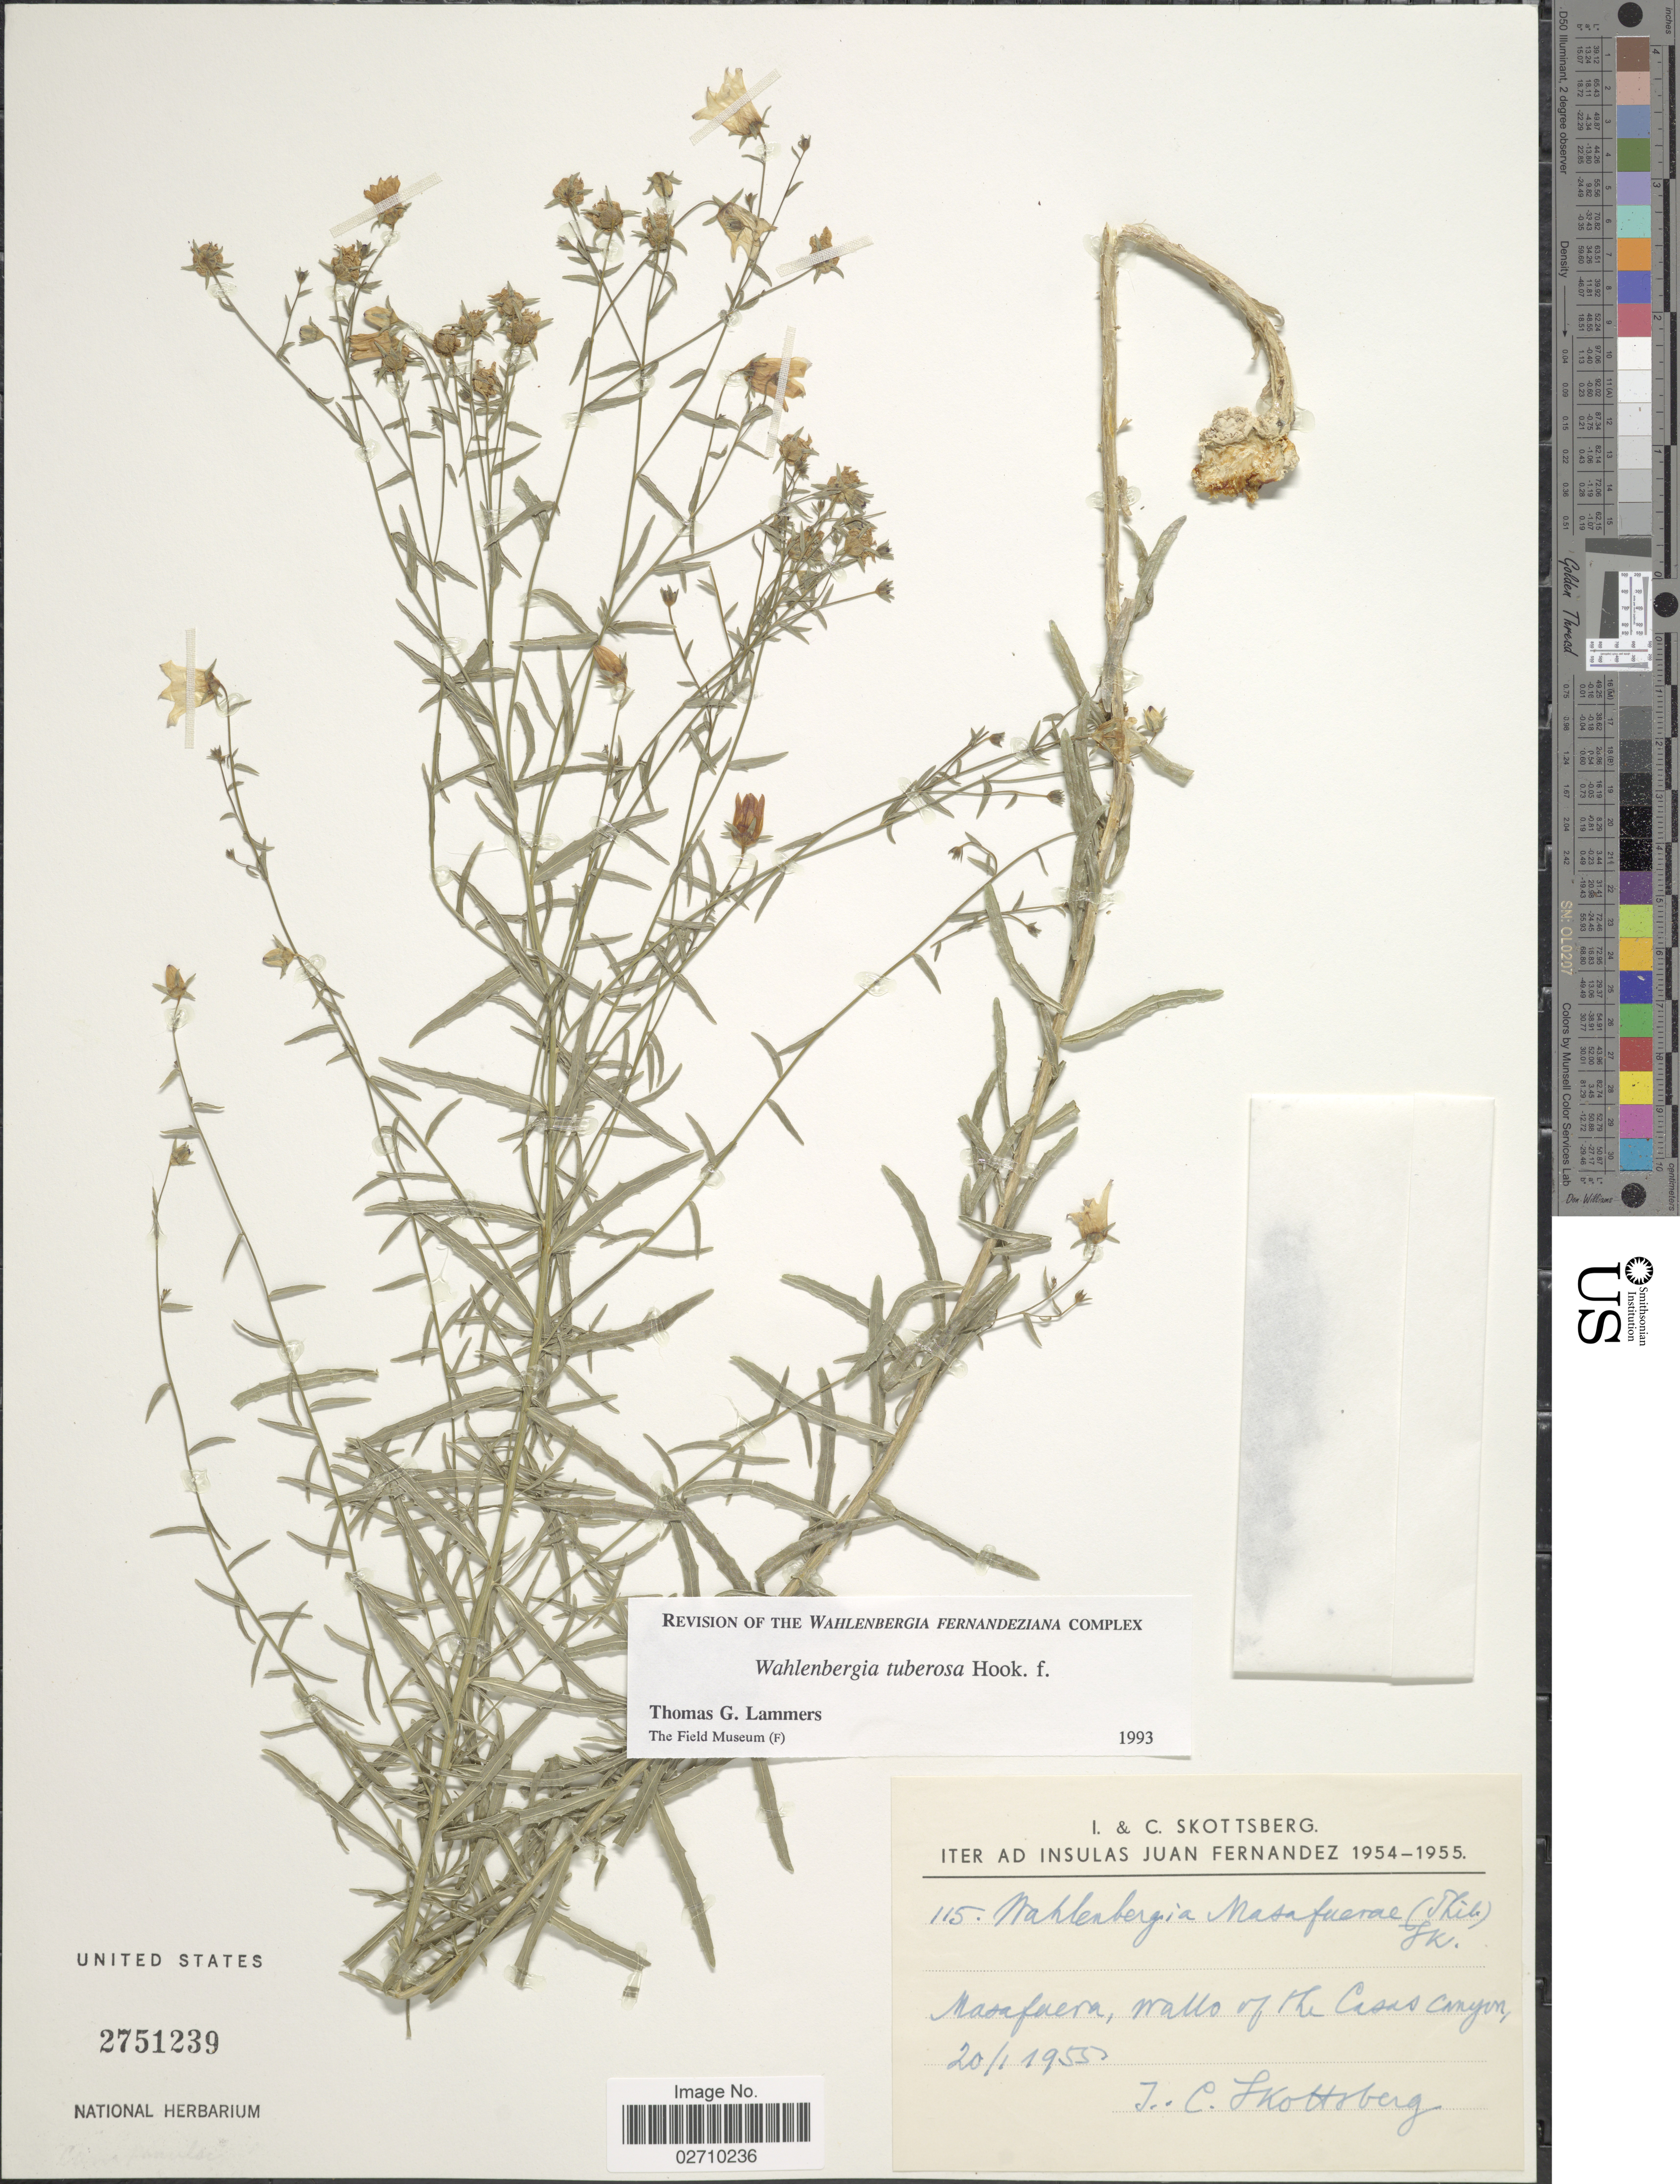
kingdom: Plantae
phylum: Tracheophyta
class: Magnoliopsida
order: Asterales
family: Campanulaceae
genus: Wahlenbergia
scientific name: Wahlenbergia tuberosa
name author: Hook. f.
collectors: I. Skottsberg & C. Skottsberg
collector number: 115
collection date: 1955-01-20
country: Chile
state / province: Valparaíso (V)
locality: Iter ad insulas Juan Fernandez, Masafuera, walls of the Casas Canyon.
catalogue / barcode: US 2751239